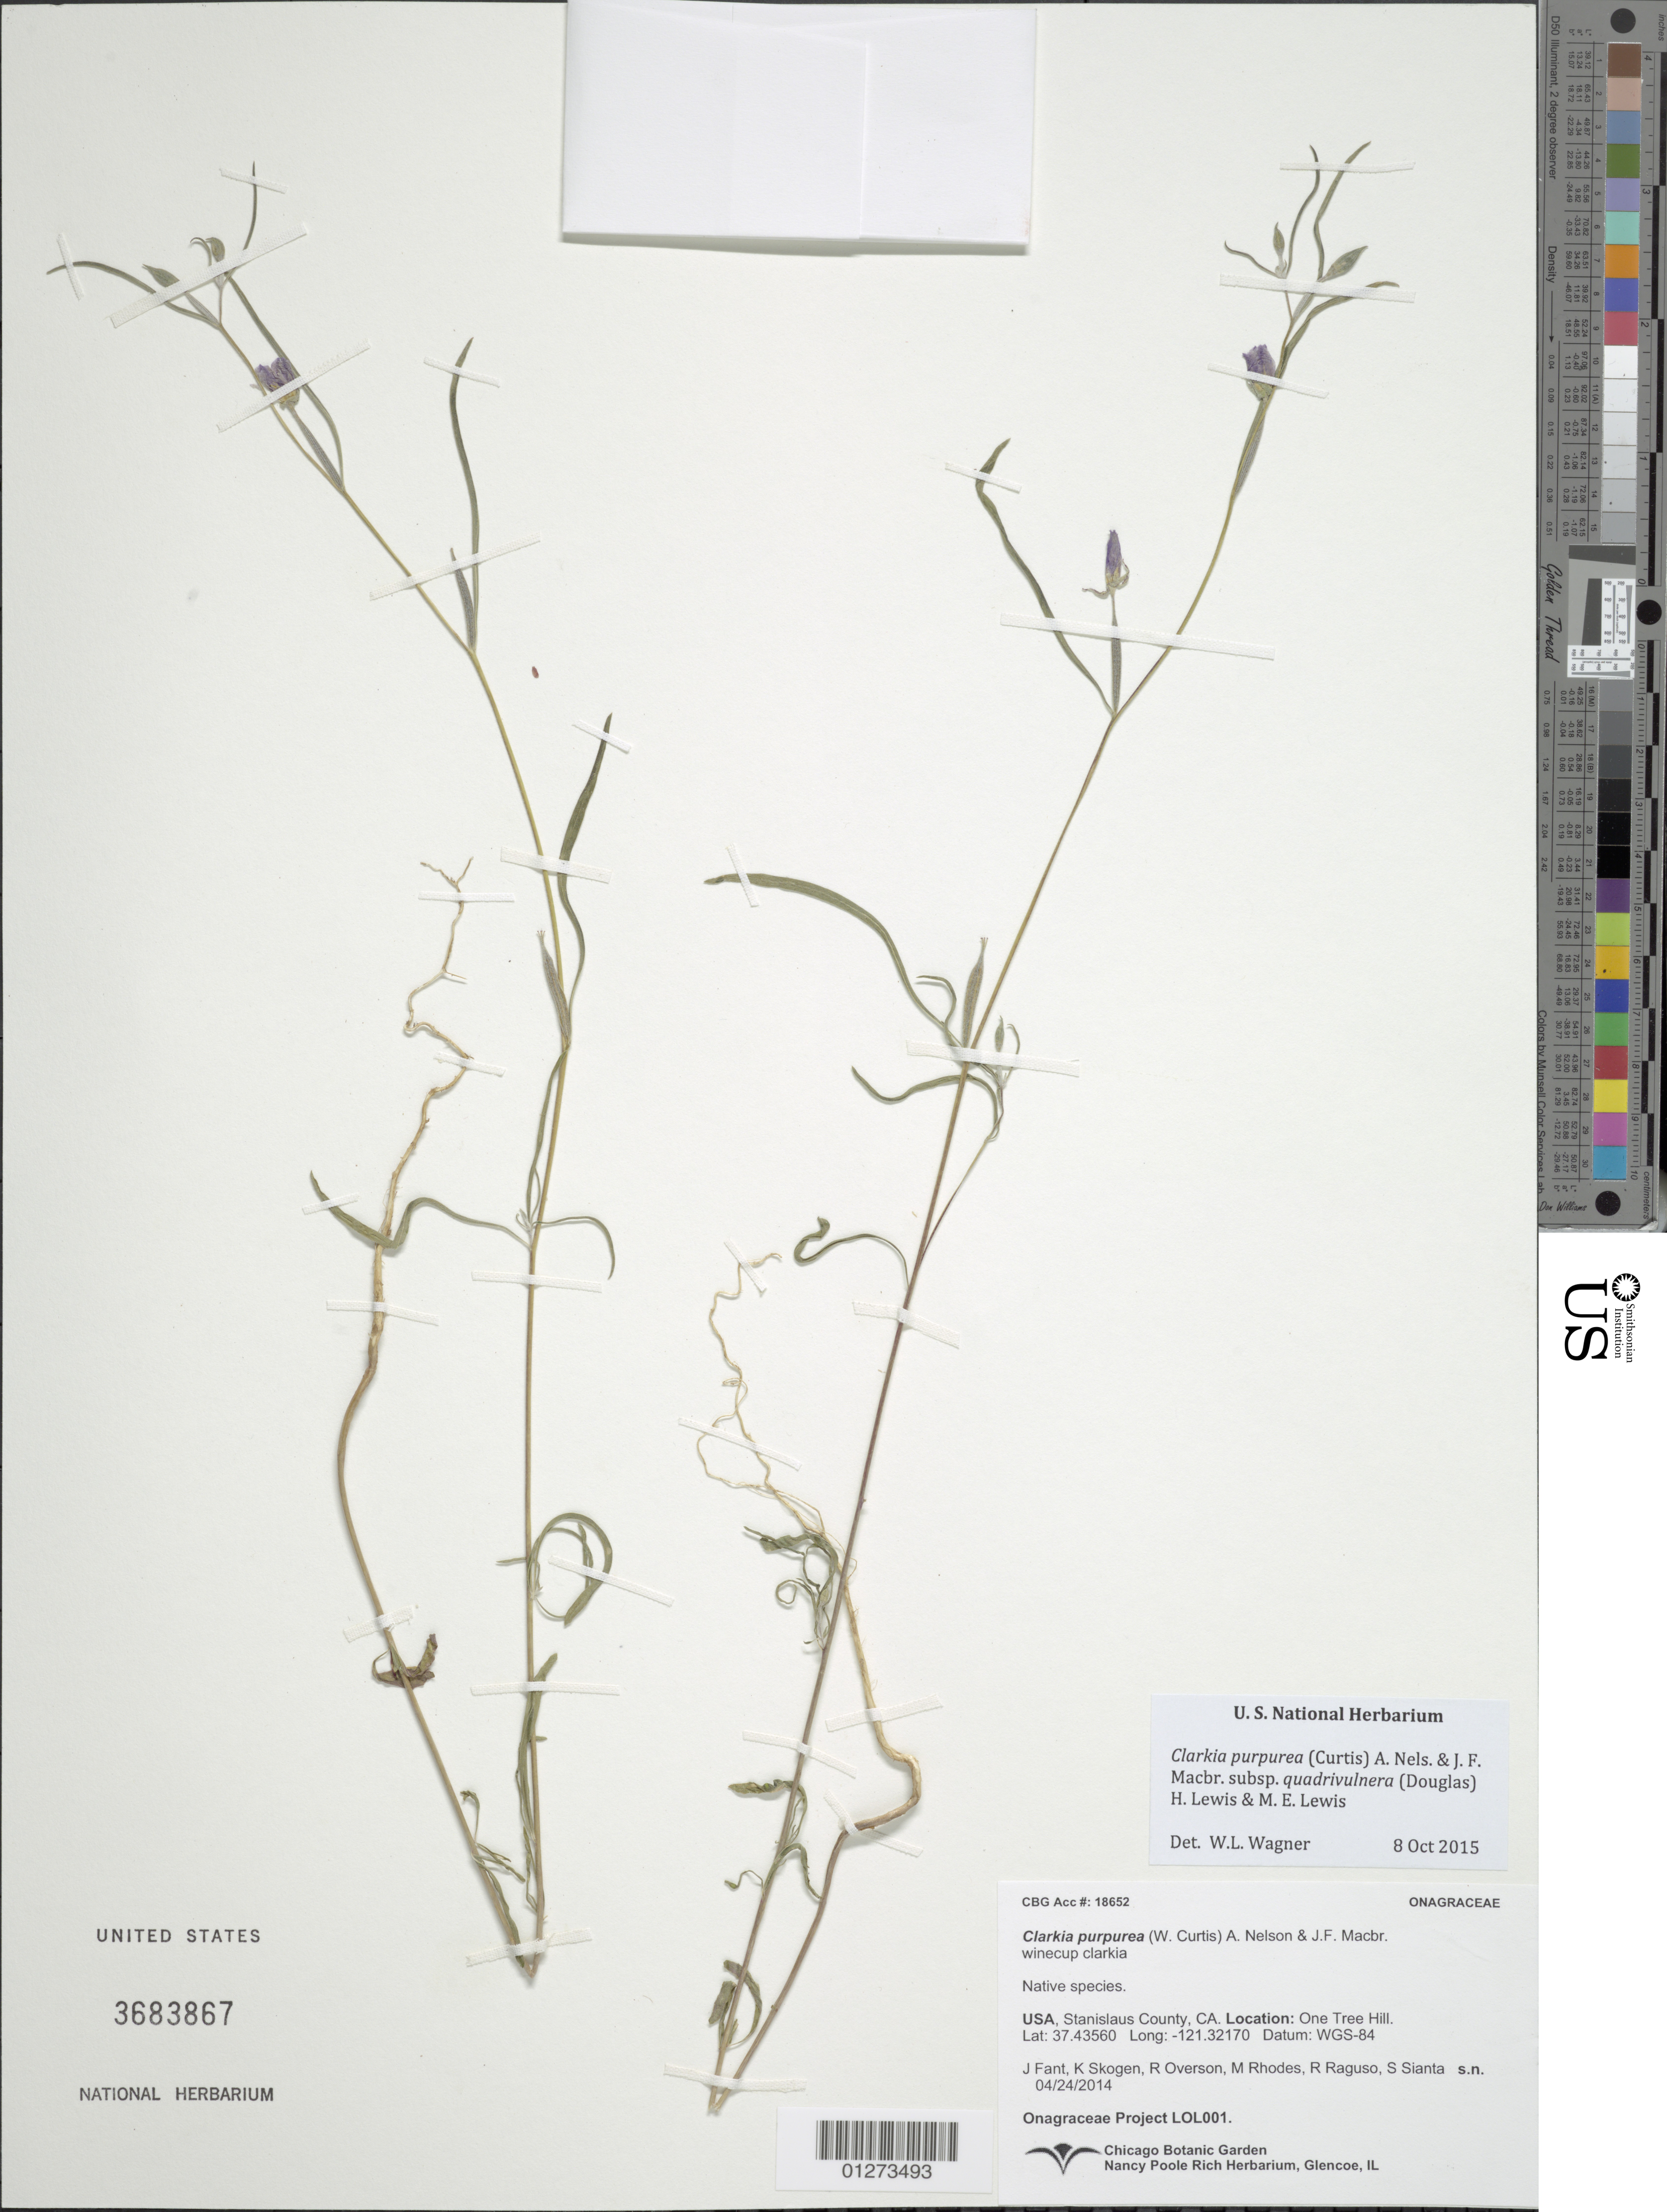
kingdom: Plantae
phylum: Tracheophyta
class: Magnoliopsida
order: Myrtales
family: Onagraceae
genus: Clarkia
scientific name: Clarkia purpurea subsp. quadrivulnera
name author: (Douglas) H.F. Lewis & M.R. Lewis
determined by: Wagner, W. L., (BOT), Smithsonian Institution - National Museum of Natural History (UNITED STATES)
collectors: Onagraceae Project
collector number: LOL 001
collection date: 2014-04-24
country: United States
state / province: California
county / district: Stanislaus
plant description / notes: CHIC, US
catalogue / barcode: US 3683867